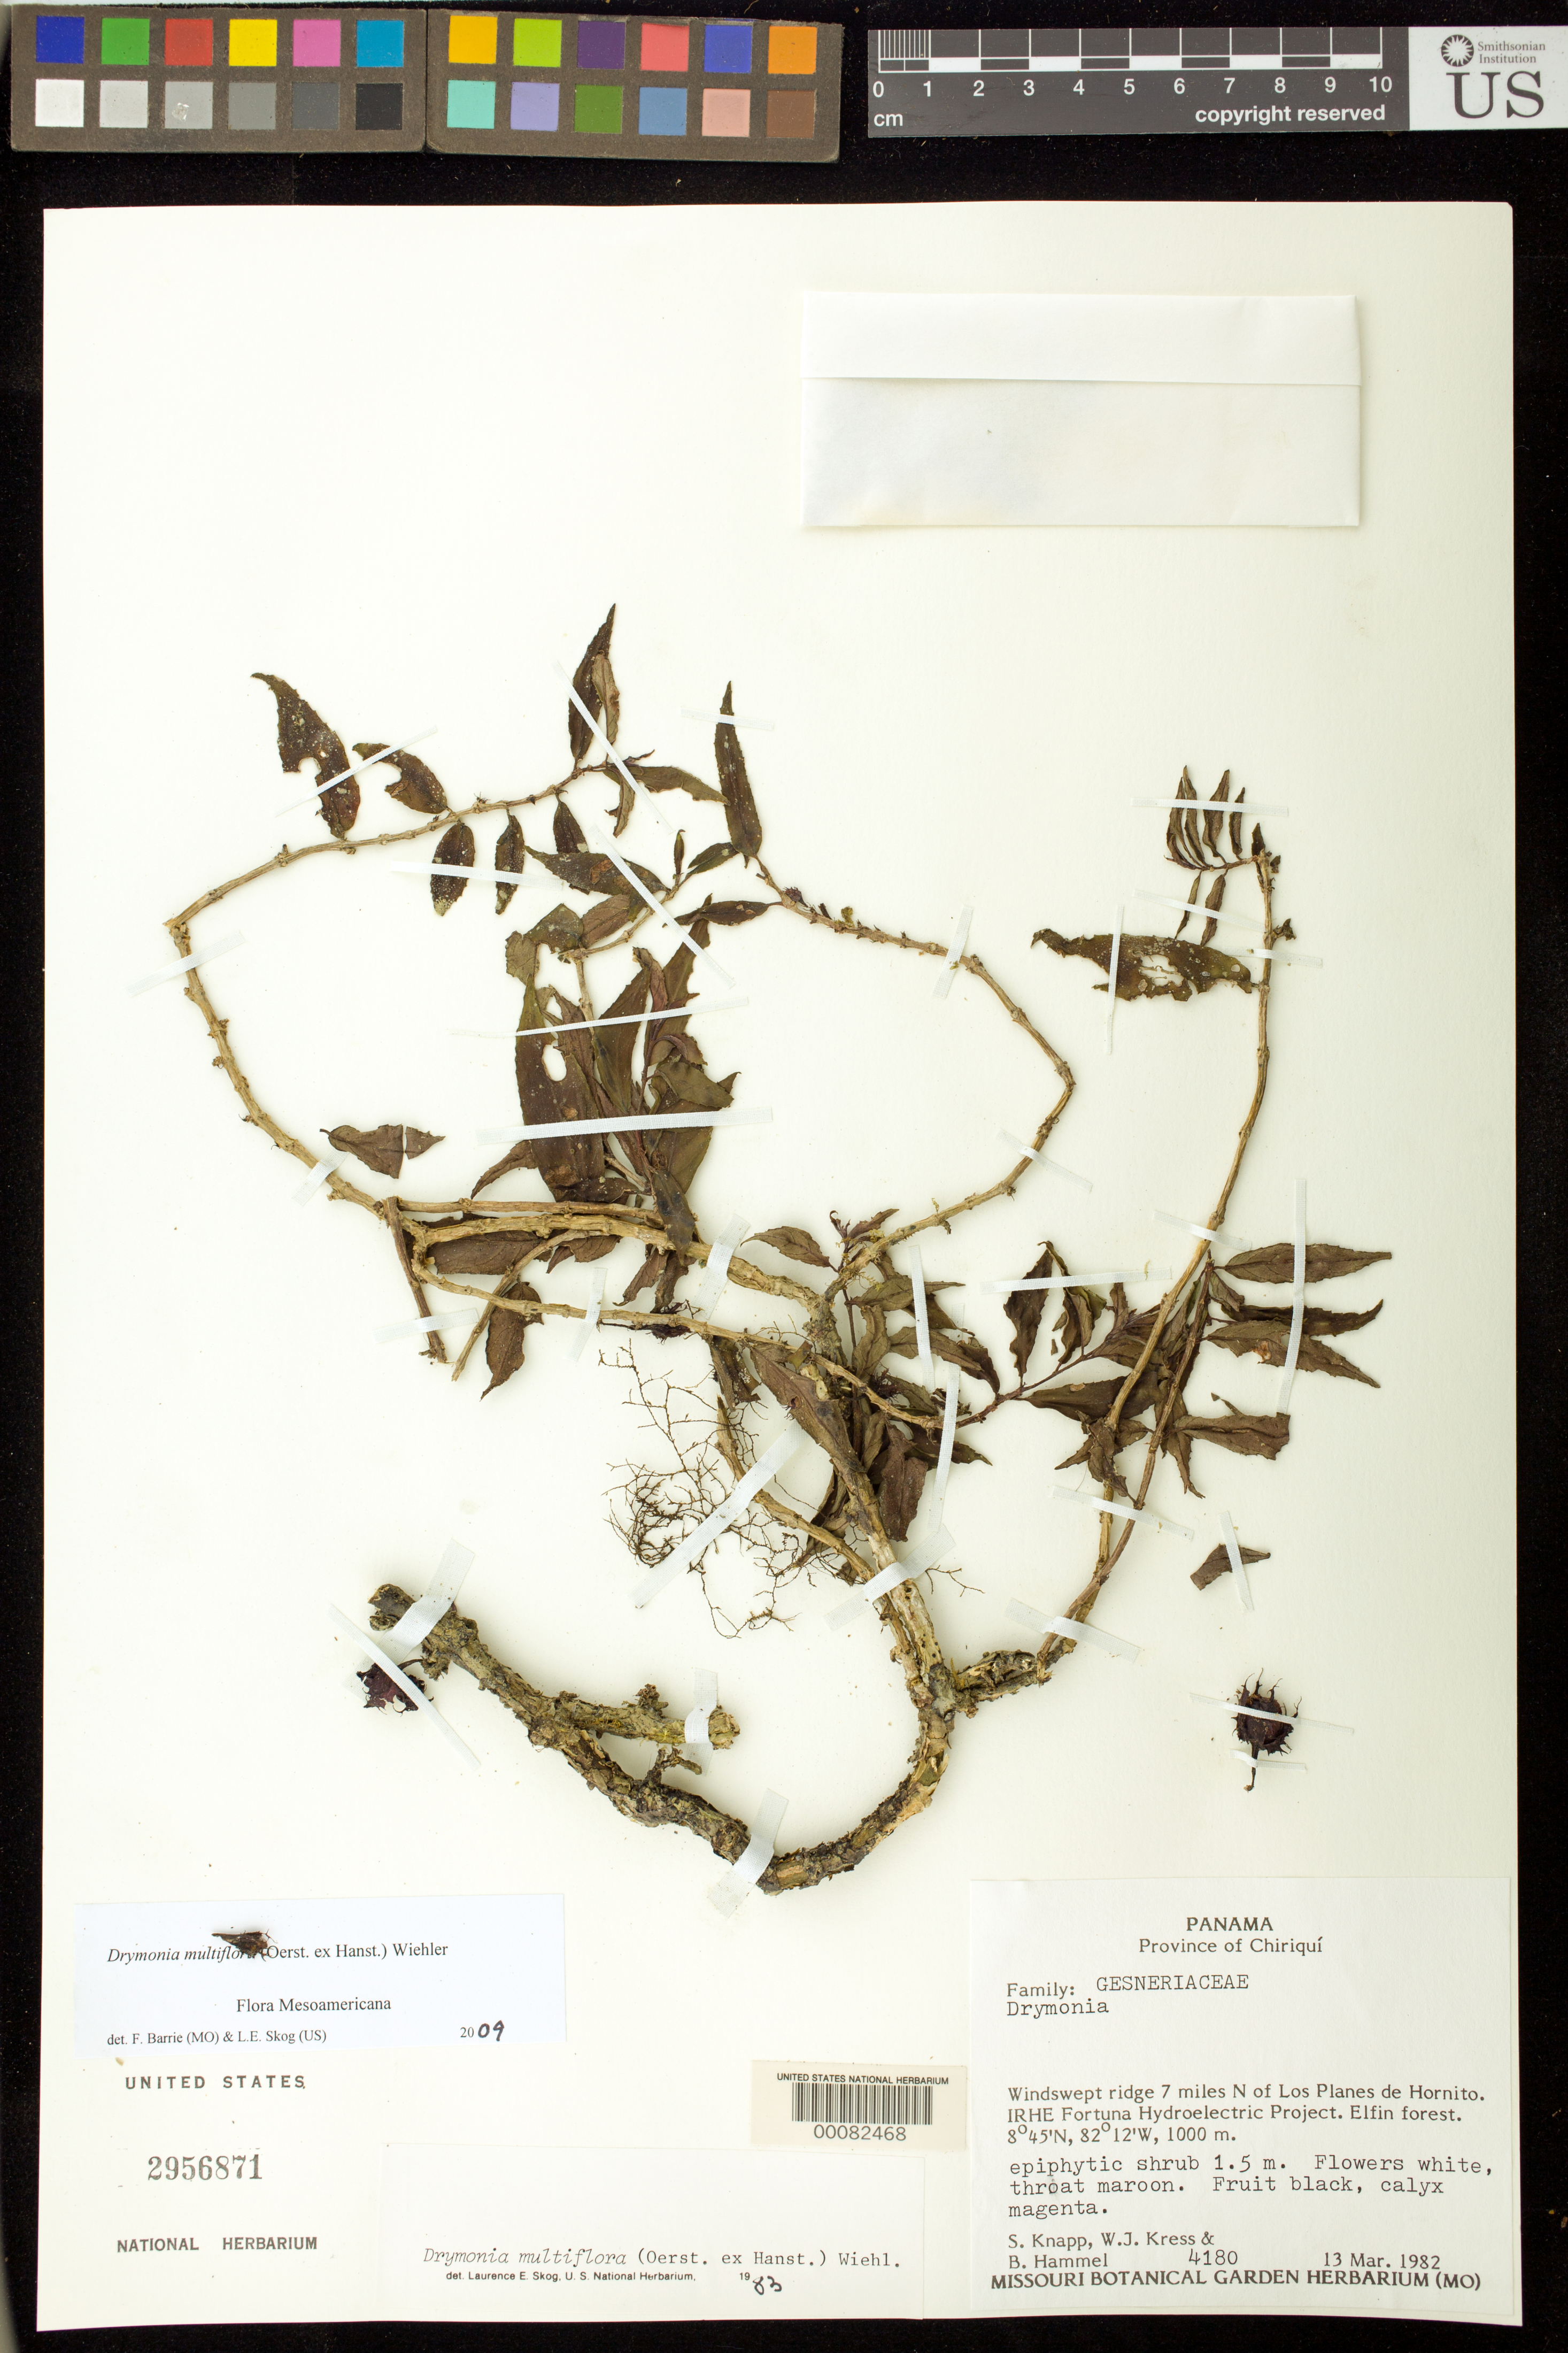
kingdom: Plantae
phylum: Tracheophyta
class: Magnoliopsida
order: Lamiales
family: Gesneriaceae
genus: Drymonia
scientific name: Drymonia multiflora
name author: (Oerst. ex Hanst.) Wiehler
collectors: S. Knapp & et al.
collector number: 4180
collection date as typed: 13 Mar 1982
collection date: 1982-03-13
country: Panama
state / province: Chiriquí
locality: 7 miles N of Los Planes de Hornito, IRHE Fortuna Hydroelectric project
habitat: Elfin forest on windswept ridge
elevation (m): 1000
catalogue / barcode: US 2956871